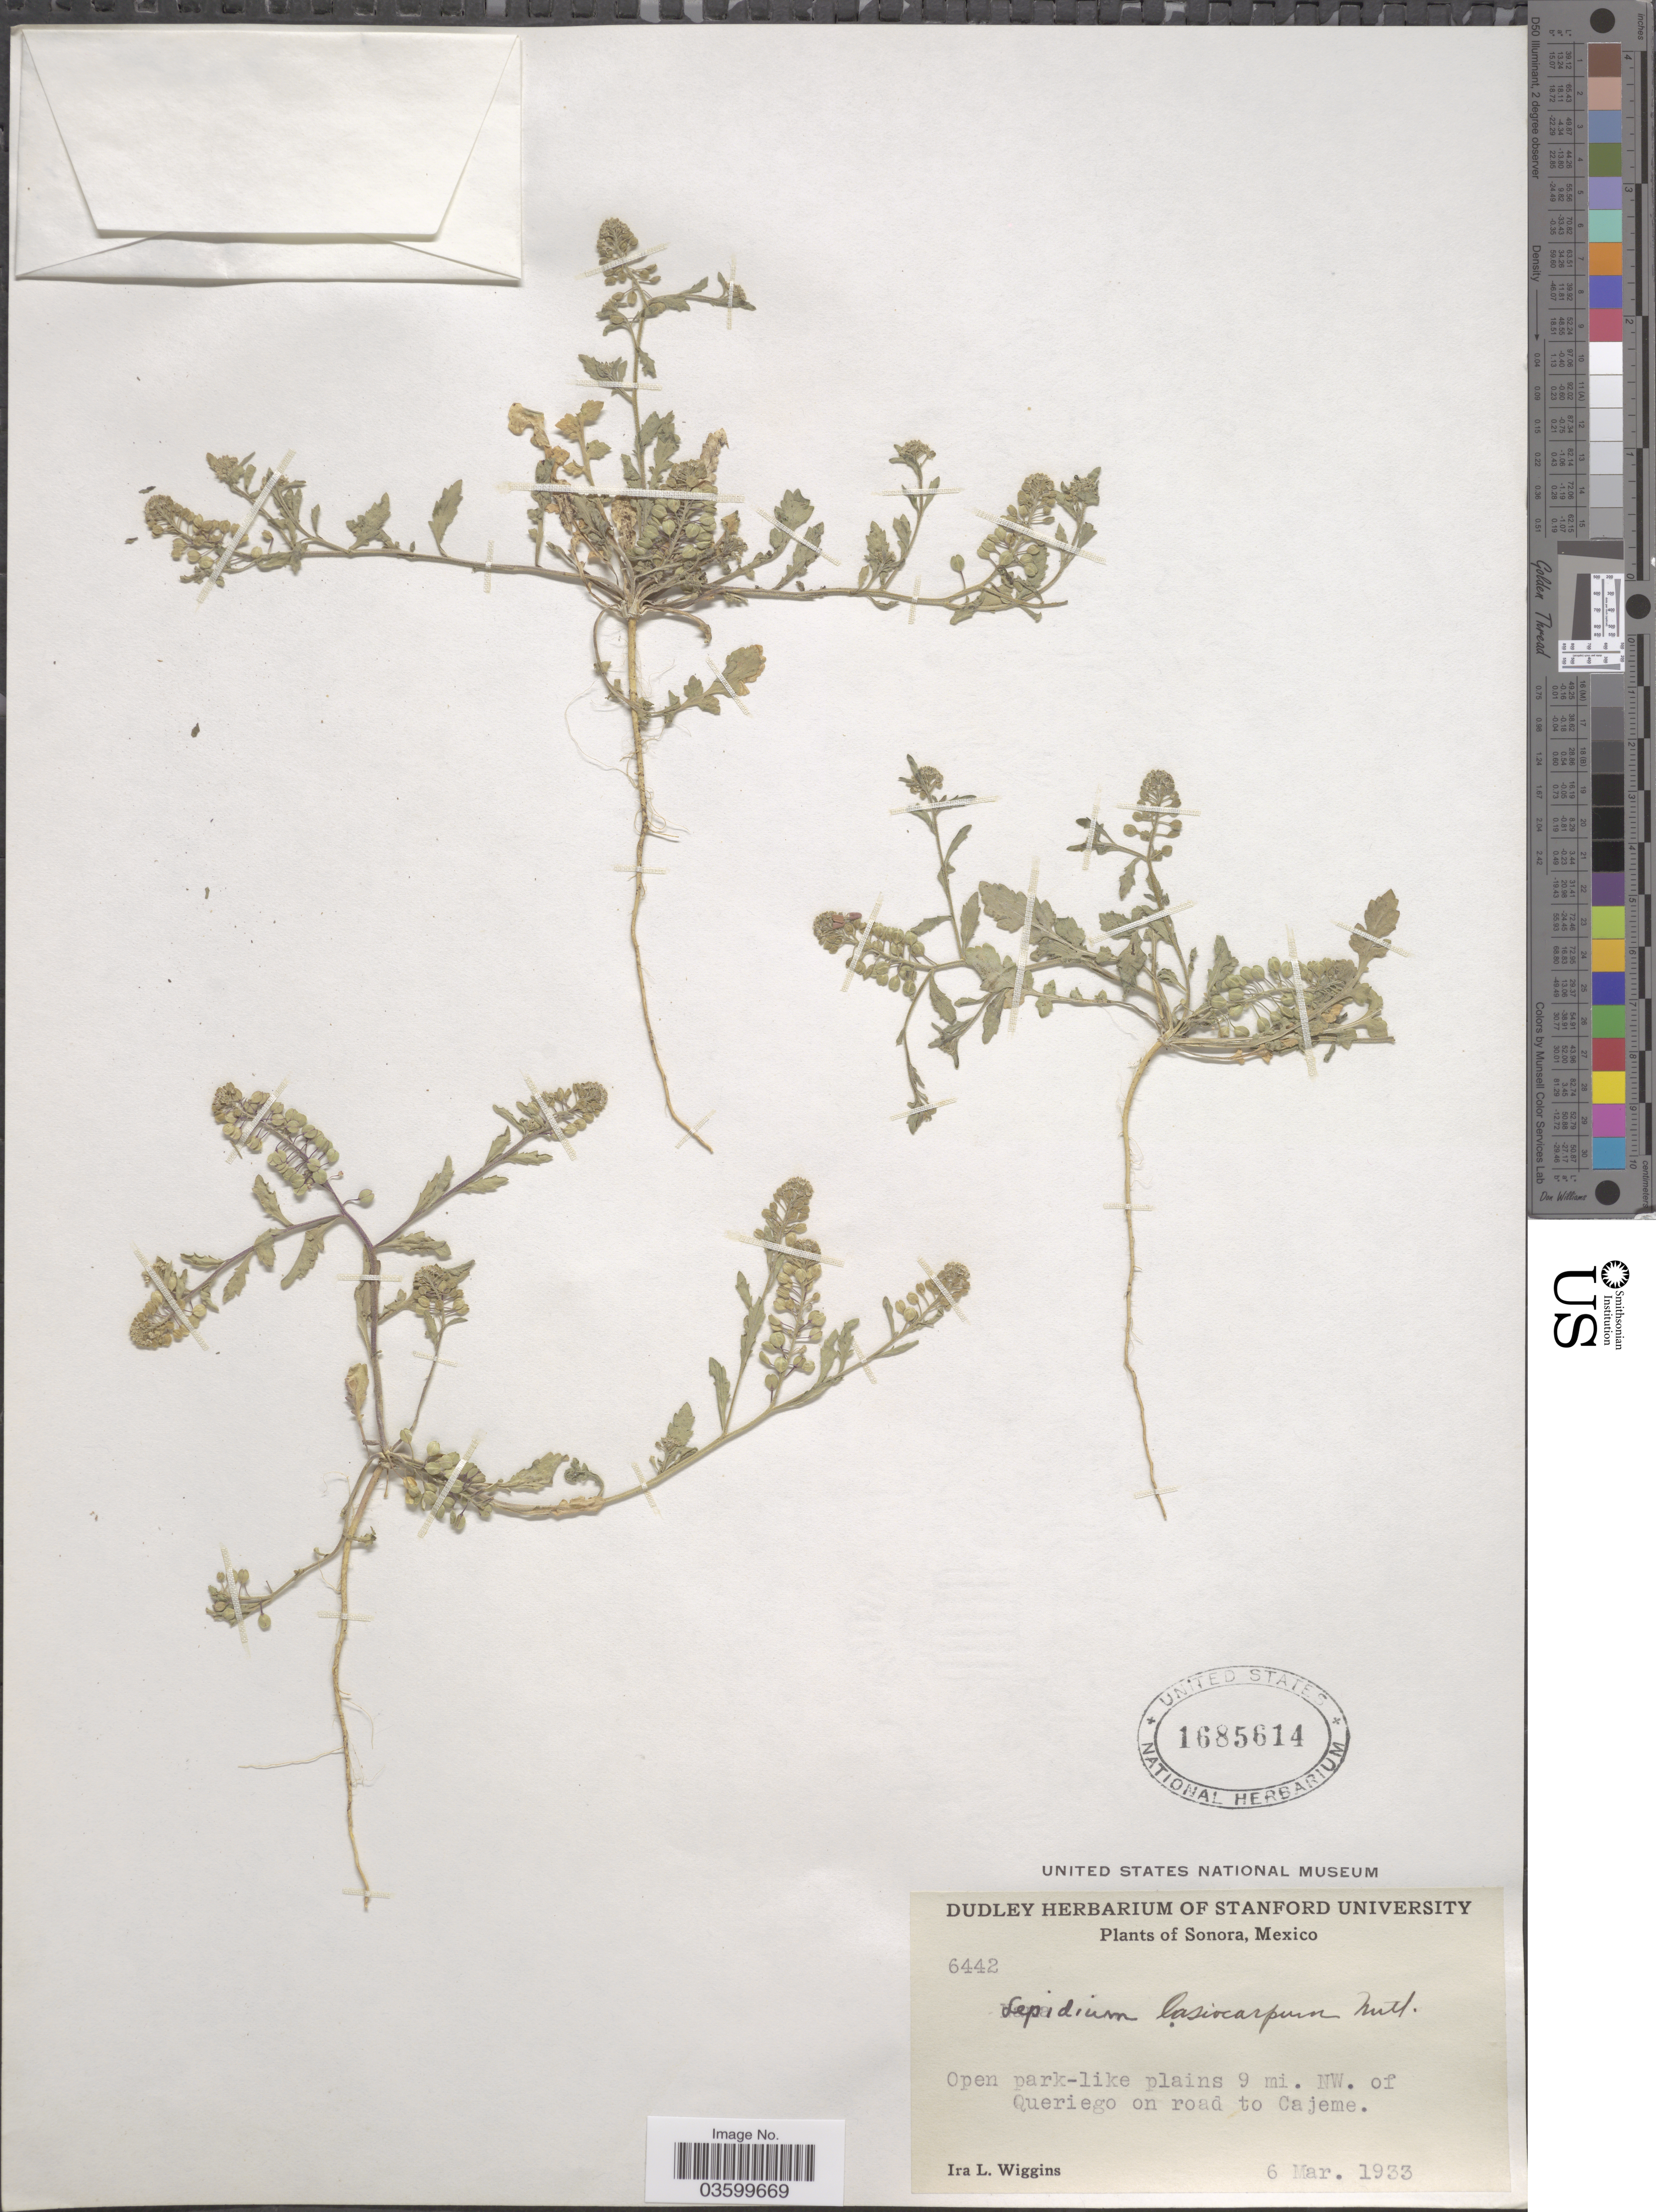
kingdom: Plantae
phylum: Tracheophyta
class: Magnoliopsida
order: Brassicales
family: Brassicaceae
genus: Lepidium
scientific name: Lepidium lasiocarpum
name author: Nutt.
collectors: I. L. Wiggins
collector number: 6442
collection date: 1933-03-06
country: Mexico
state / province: Sonora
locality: Open park-like plains 9 mi. NW. of Queriego on road to Cajeme.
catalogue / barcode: US 1685614